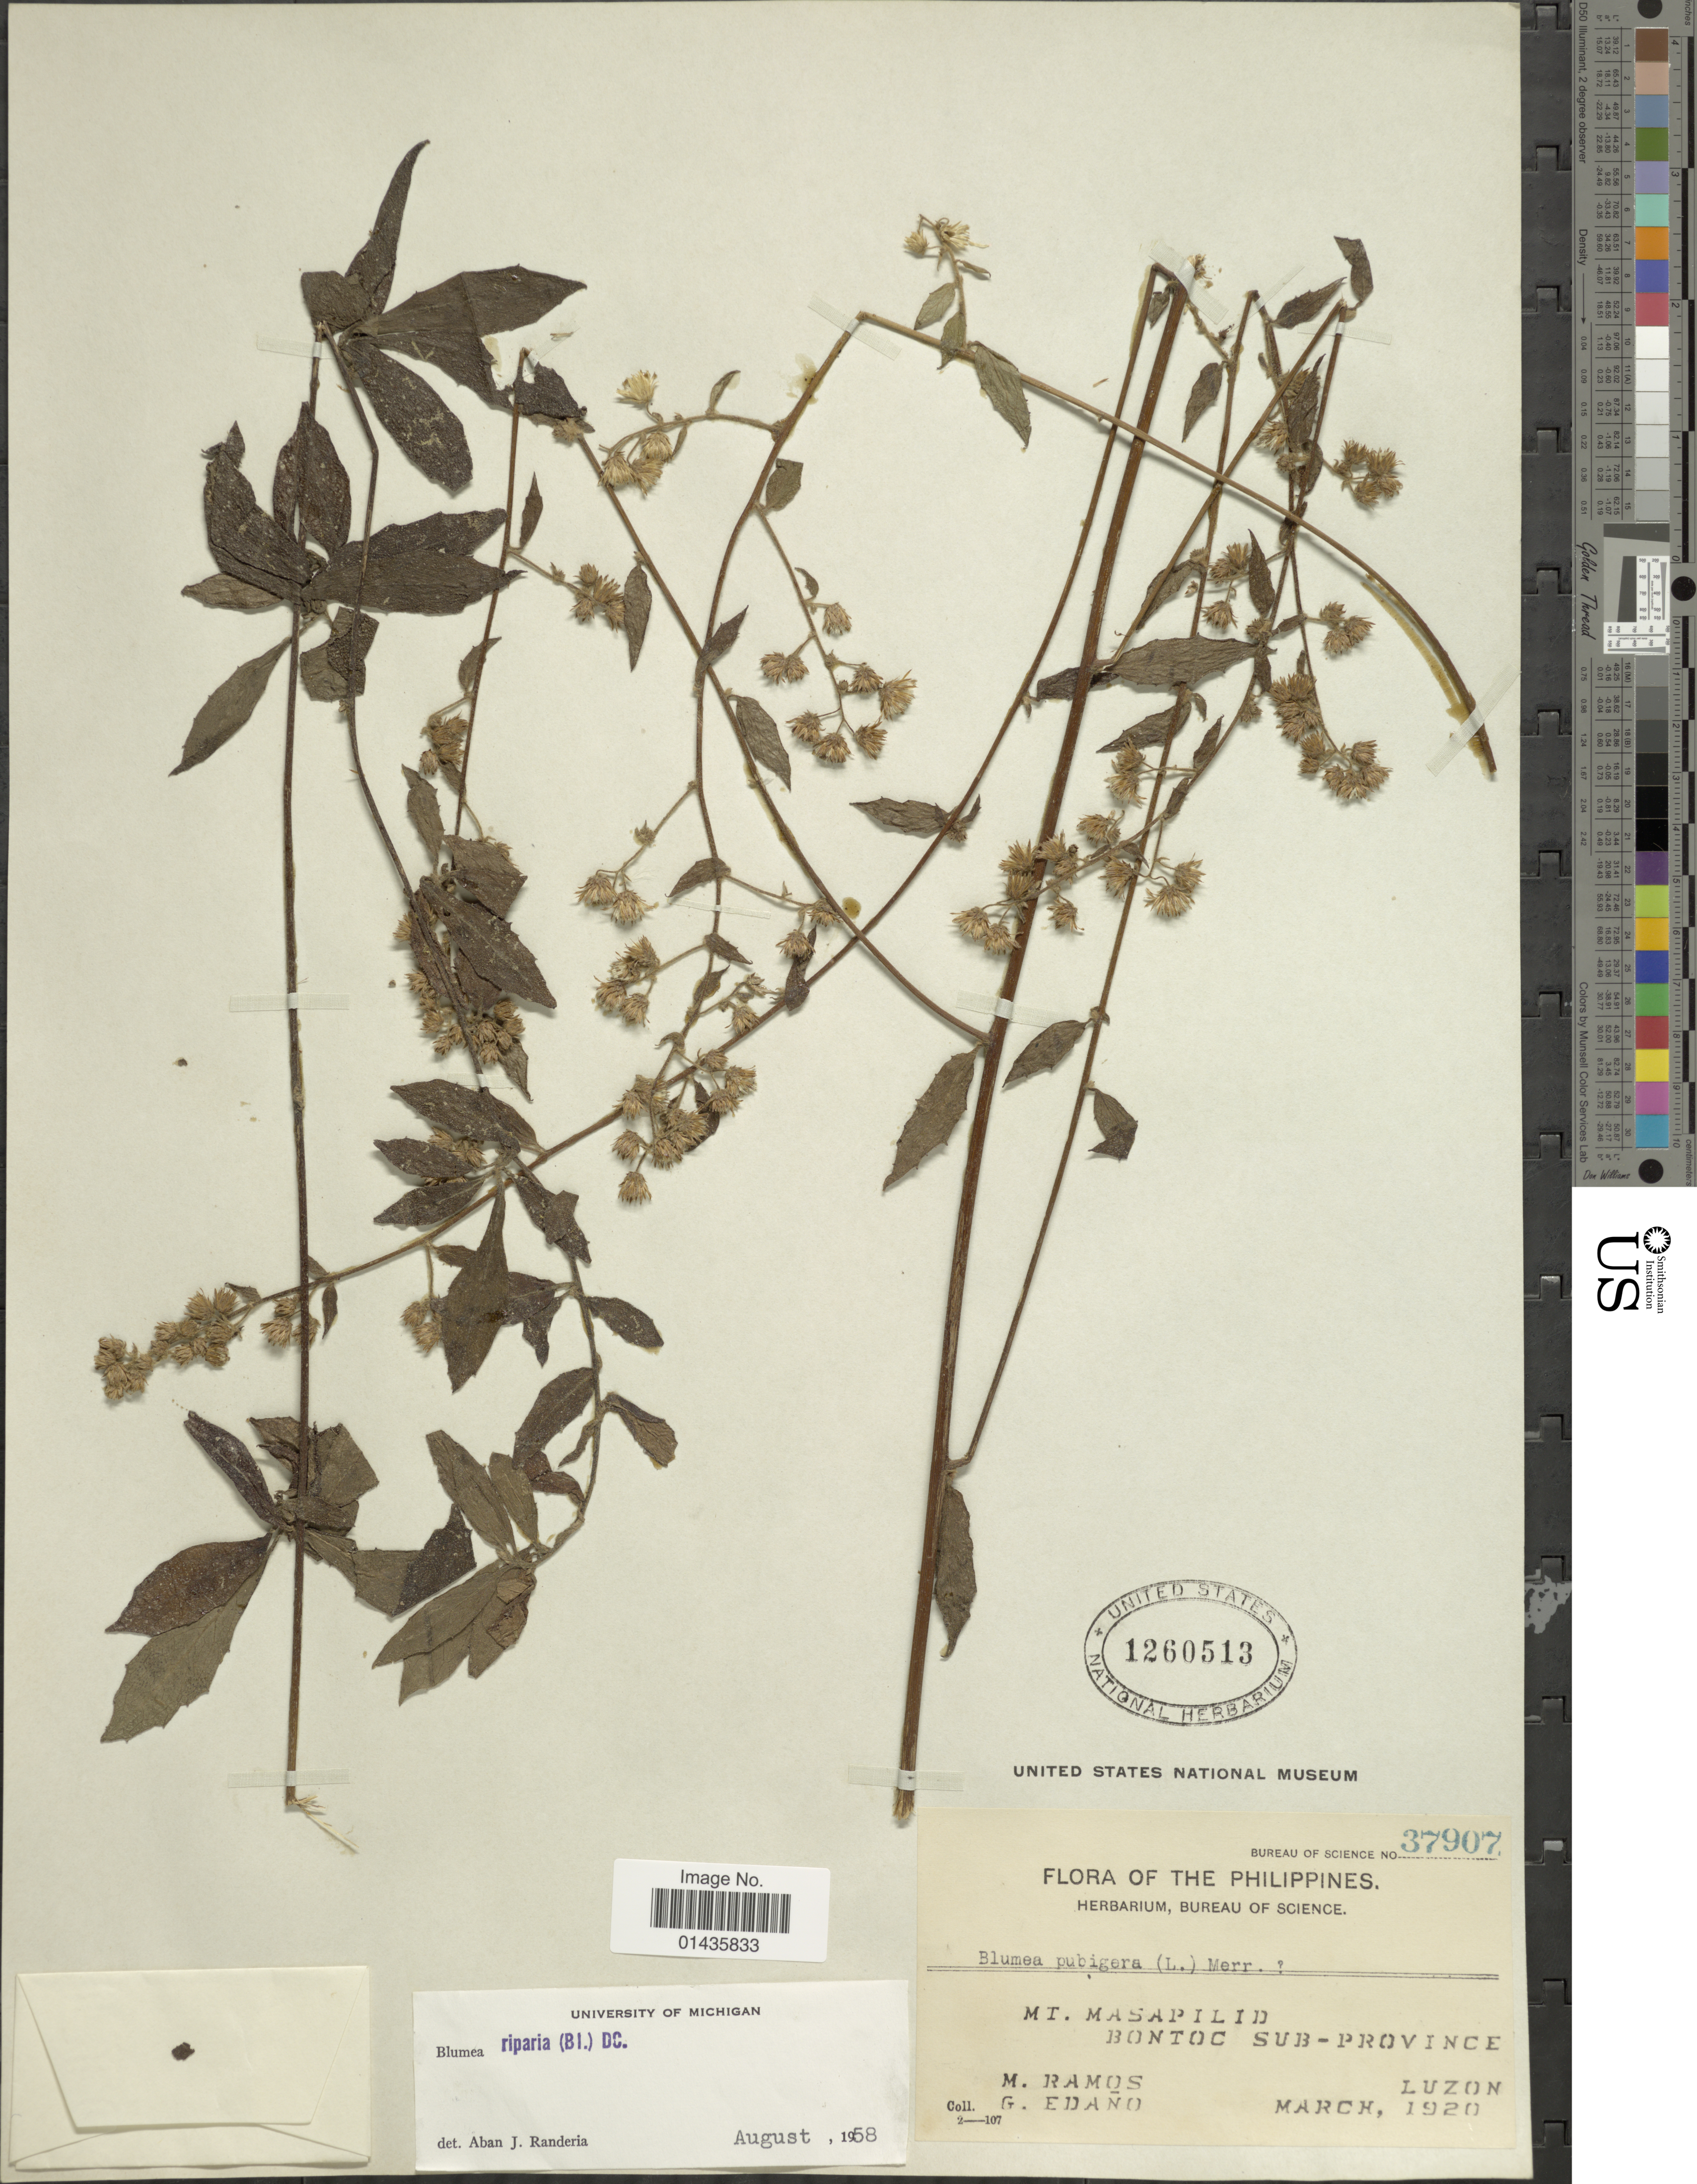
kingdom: Plantae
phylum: Tracheophyta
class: Magnoliopsida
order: Asterales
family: Asteraceae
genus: Blumea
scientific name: Blumea riparia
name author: (Blume) DC.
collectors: M. Ramos & G. Edaño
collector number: Bureau of Science 37907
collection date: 1920-03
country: Philippines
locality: Mt. Masapilid, Bontoc Sub-Province, Luzon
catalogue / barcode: US 1260513